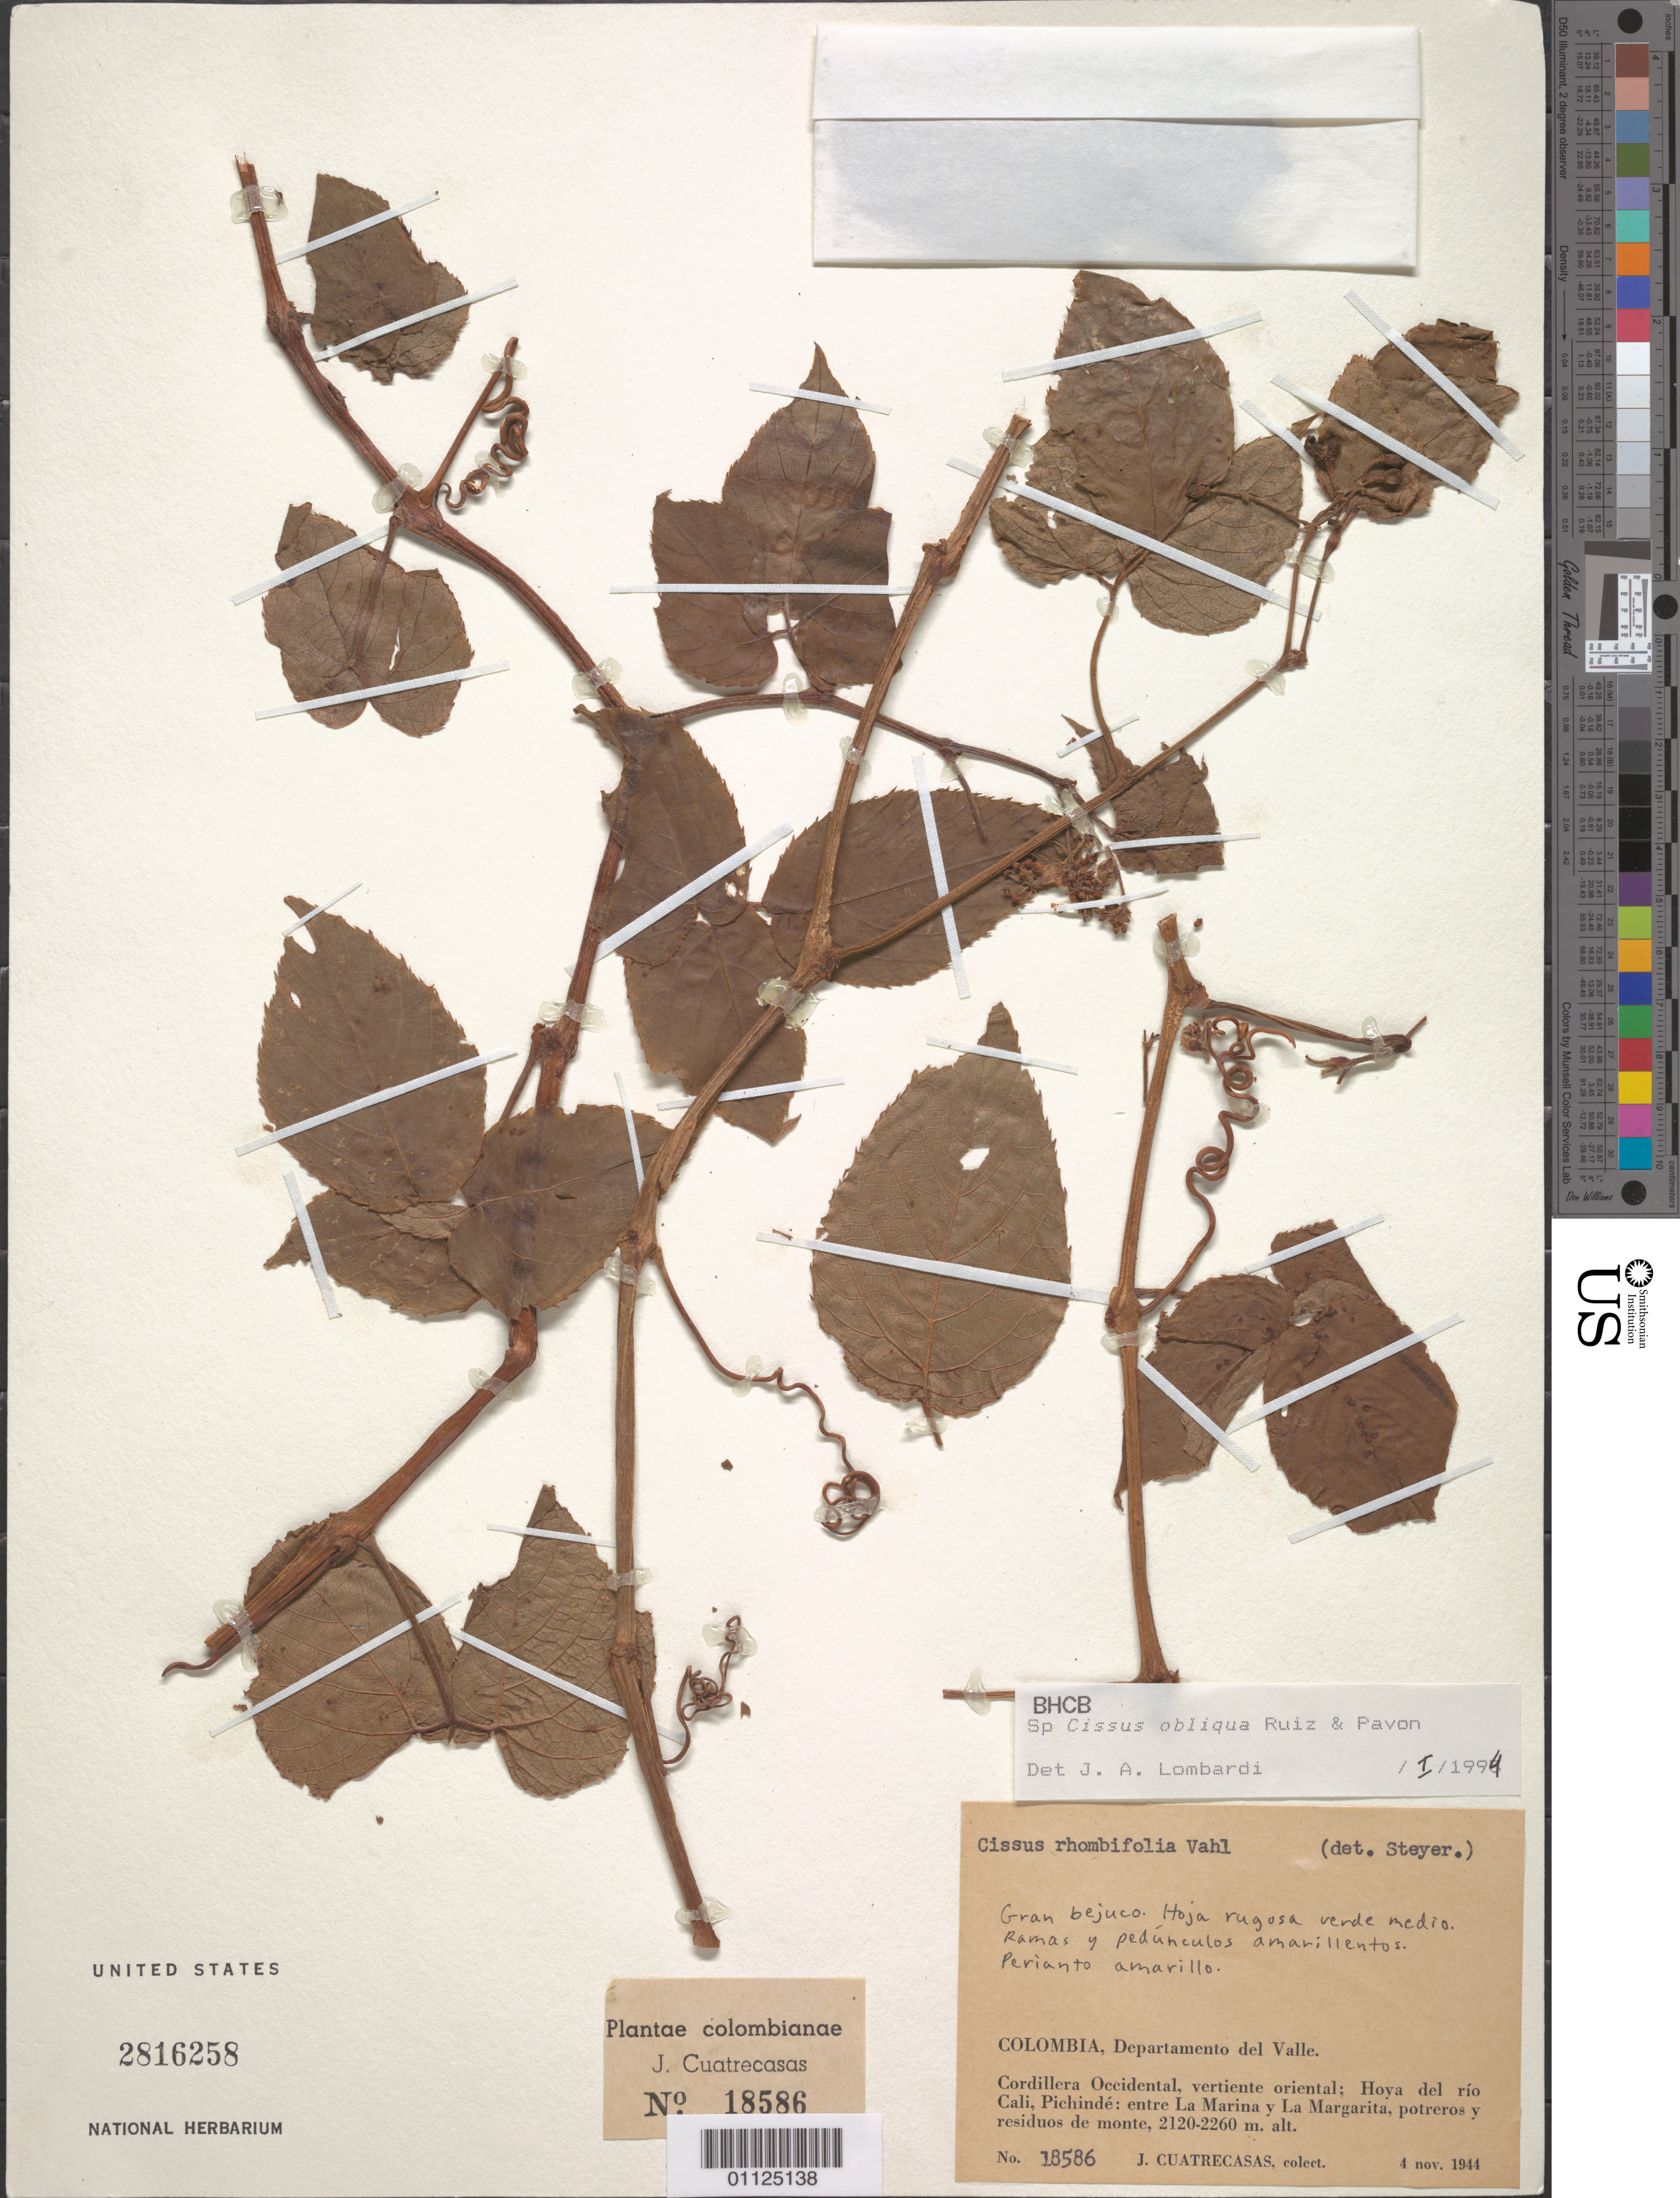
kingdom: Plantae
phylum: Tracheophyta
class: Magnoliopsida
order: Vitales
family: Vitaceae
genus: Cissus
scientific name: Cissus obliqua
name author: Ruiz & Pav.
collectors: J. Cuatrecasas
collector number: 18586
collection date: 1944-11-04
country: Colombia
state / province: Valle del Cauca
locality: Cordillera Occidental, vertiente oriental; Hoya del rio Cali, Pichinde: entre La Marina y La Margarita.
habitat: Potreros y residuos de monte.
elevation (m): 2120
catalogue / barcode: US 2816258